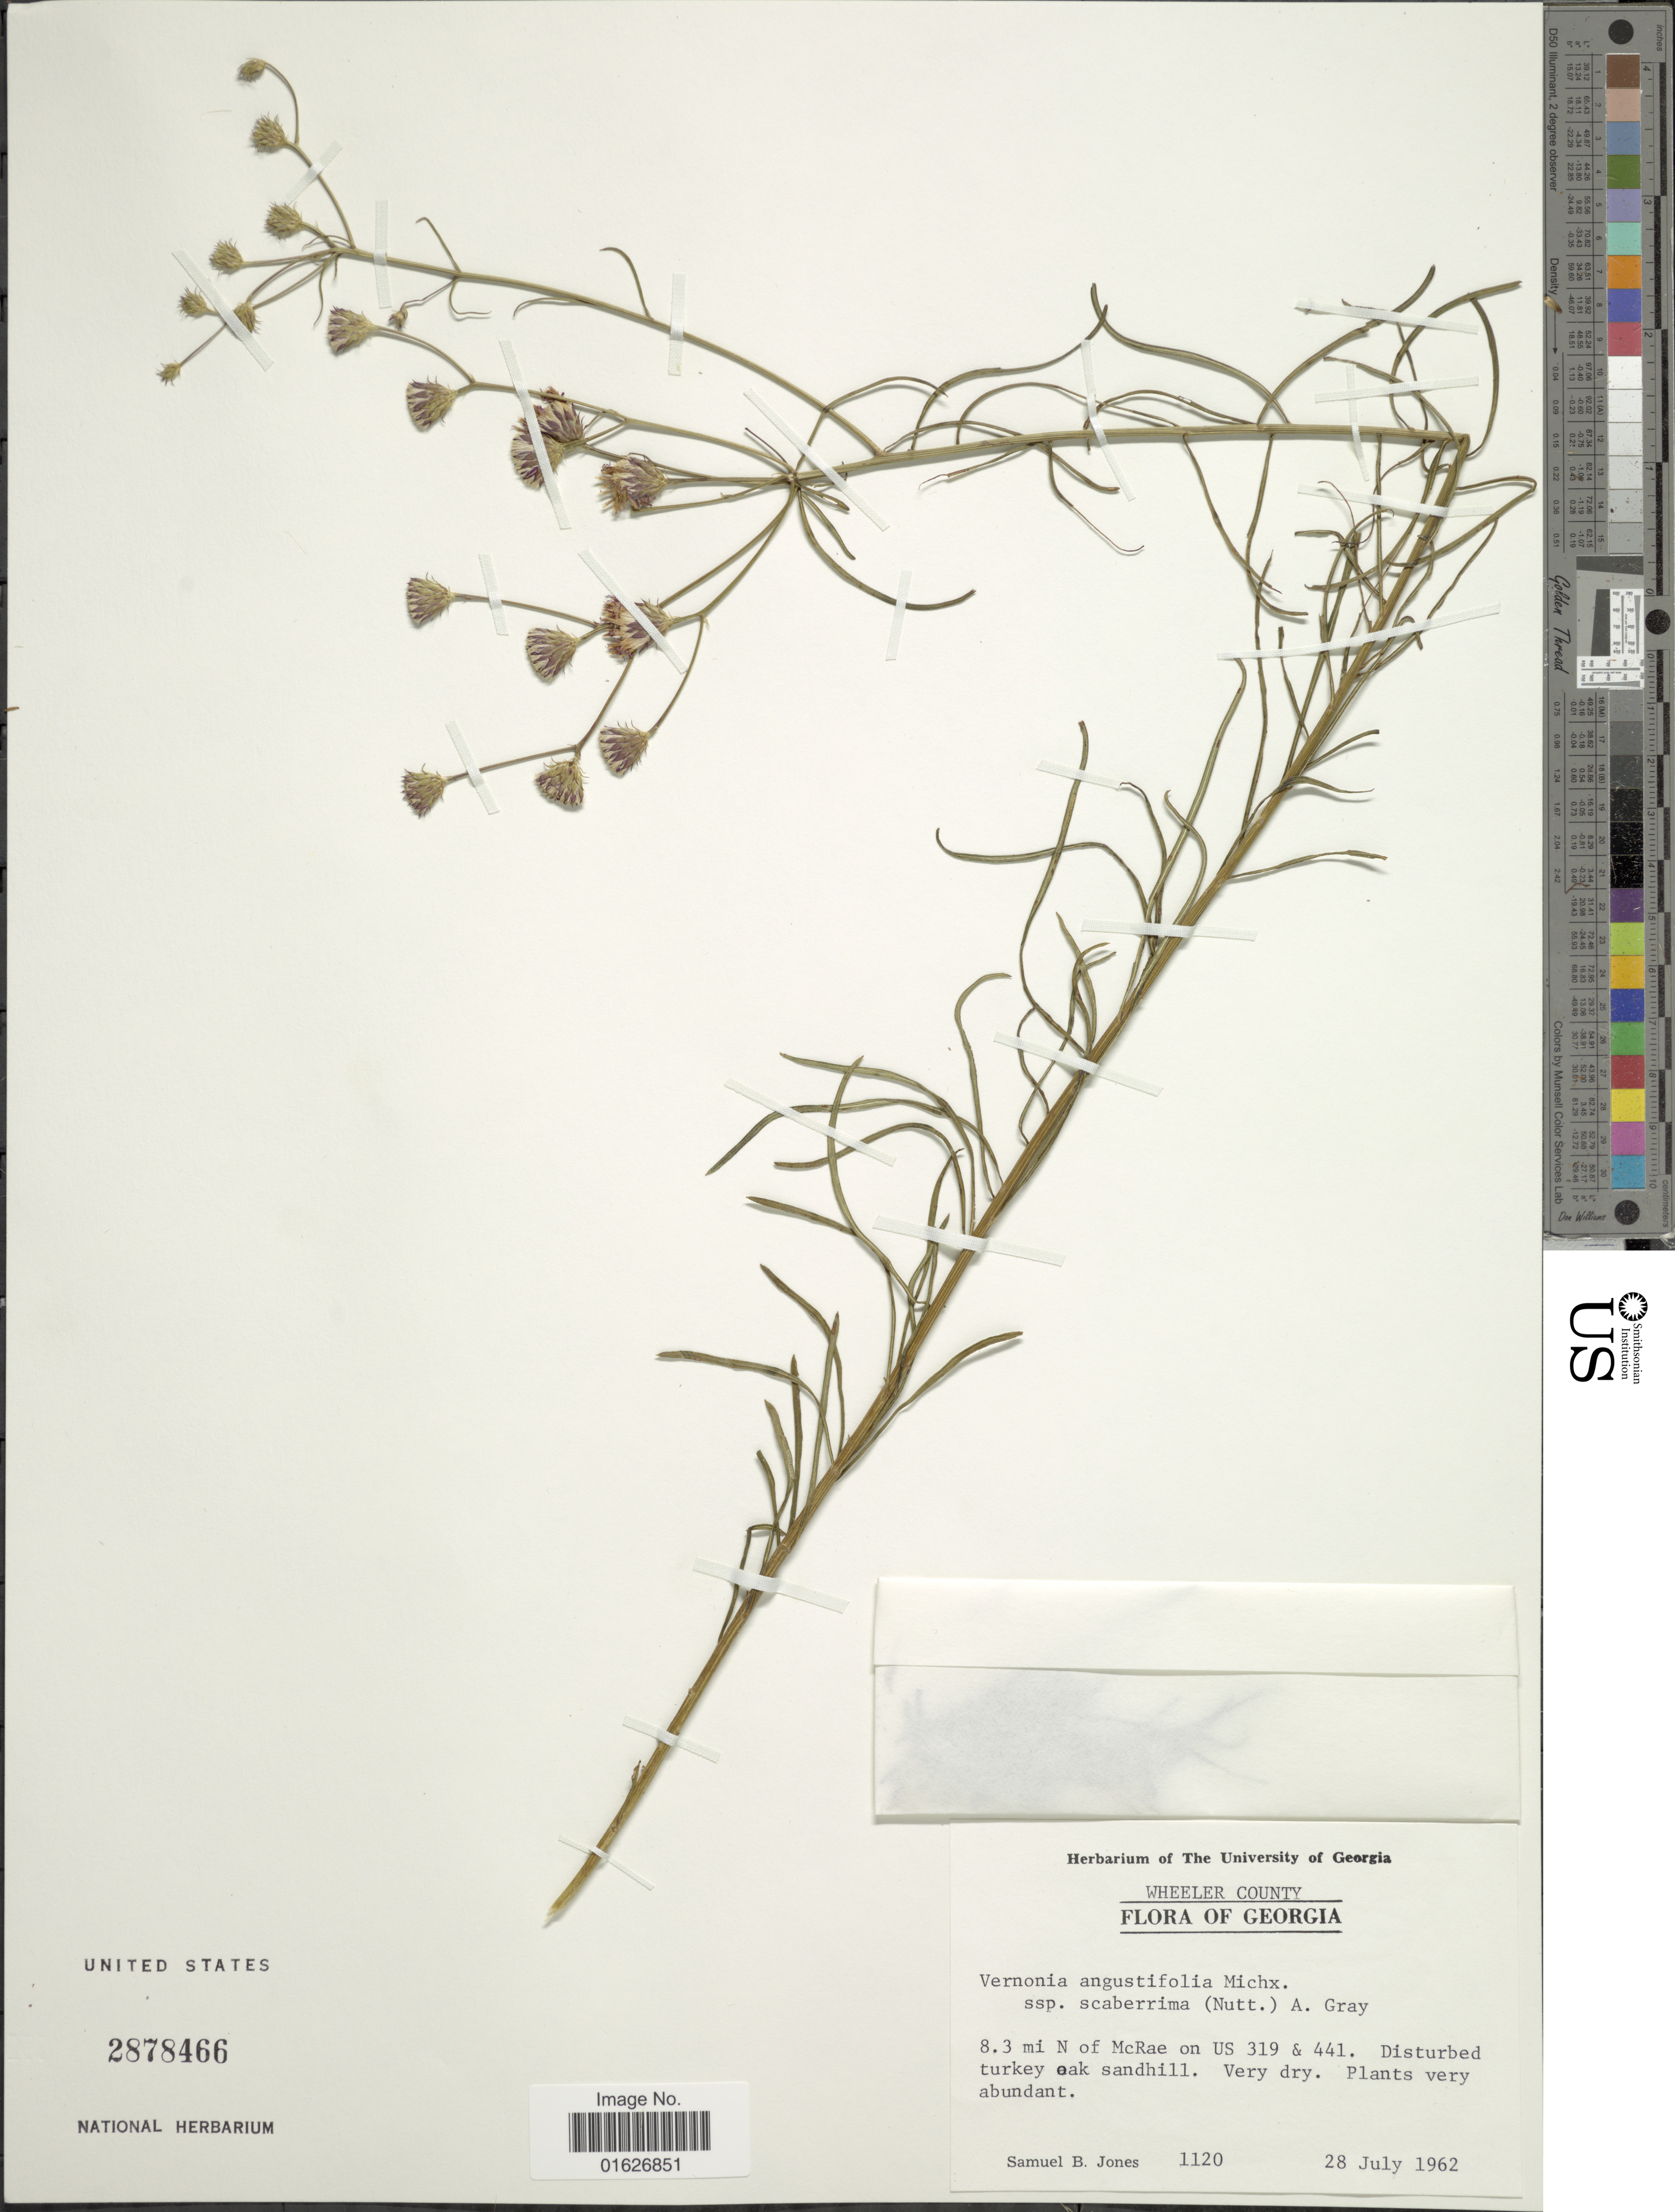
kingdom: Plantae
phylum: Tracheophyta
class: Magnoliopsida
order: Asterales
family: Asteraceae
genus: Vernonia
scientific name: Vernonia angustifolia var. scaberrima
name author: (Nutt.) A. Gray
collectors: S. B. Jones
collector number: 1120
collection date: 1962-07-28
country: United States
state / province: Georgia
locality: Wheeler County, 8.3 mi N of McRae on US 319 & 441.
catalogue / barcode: US 2878466